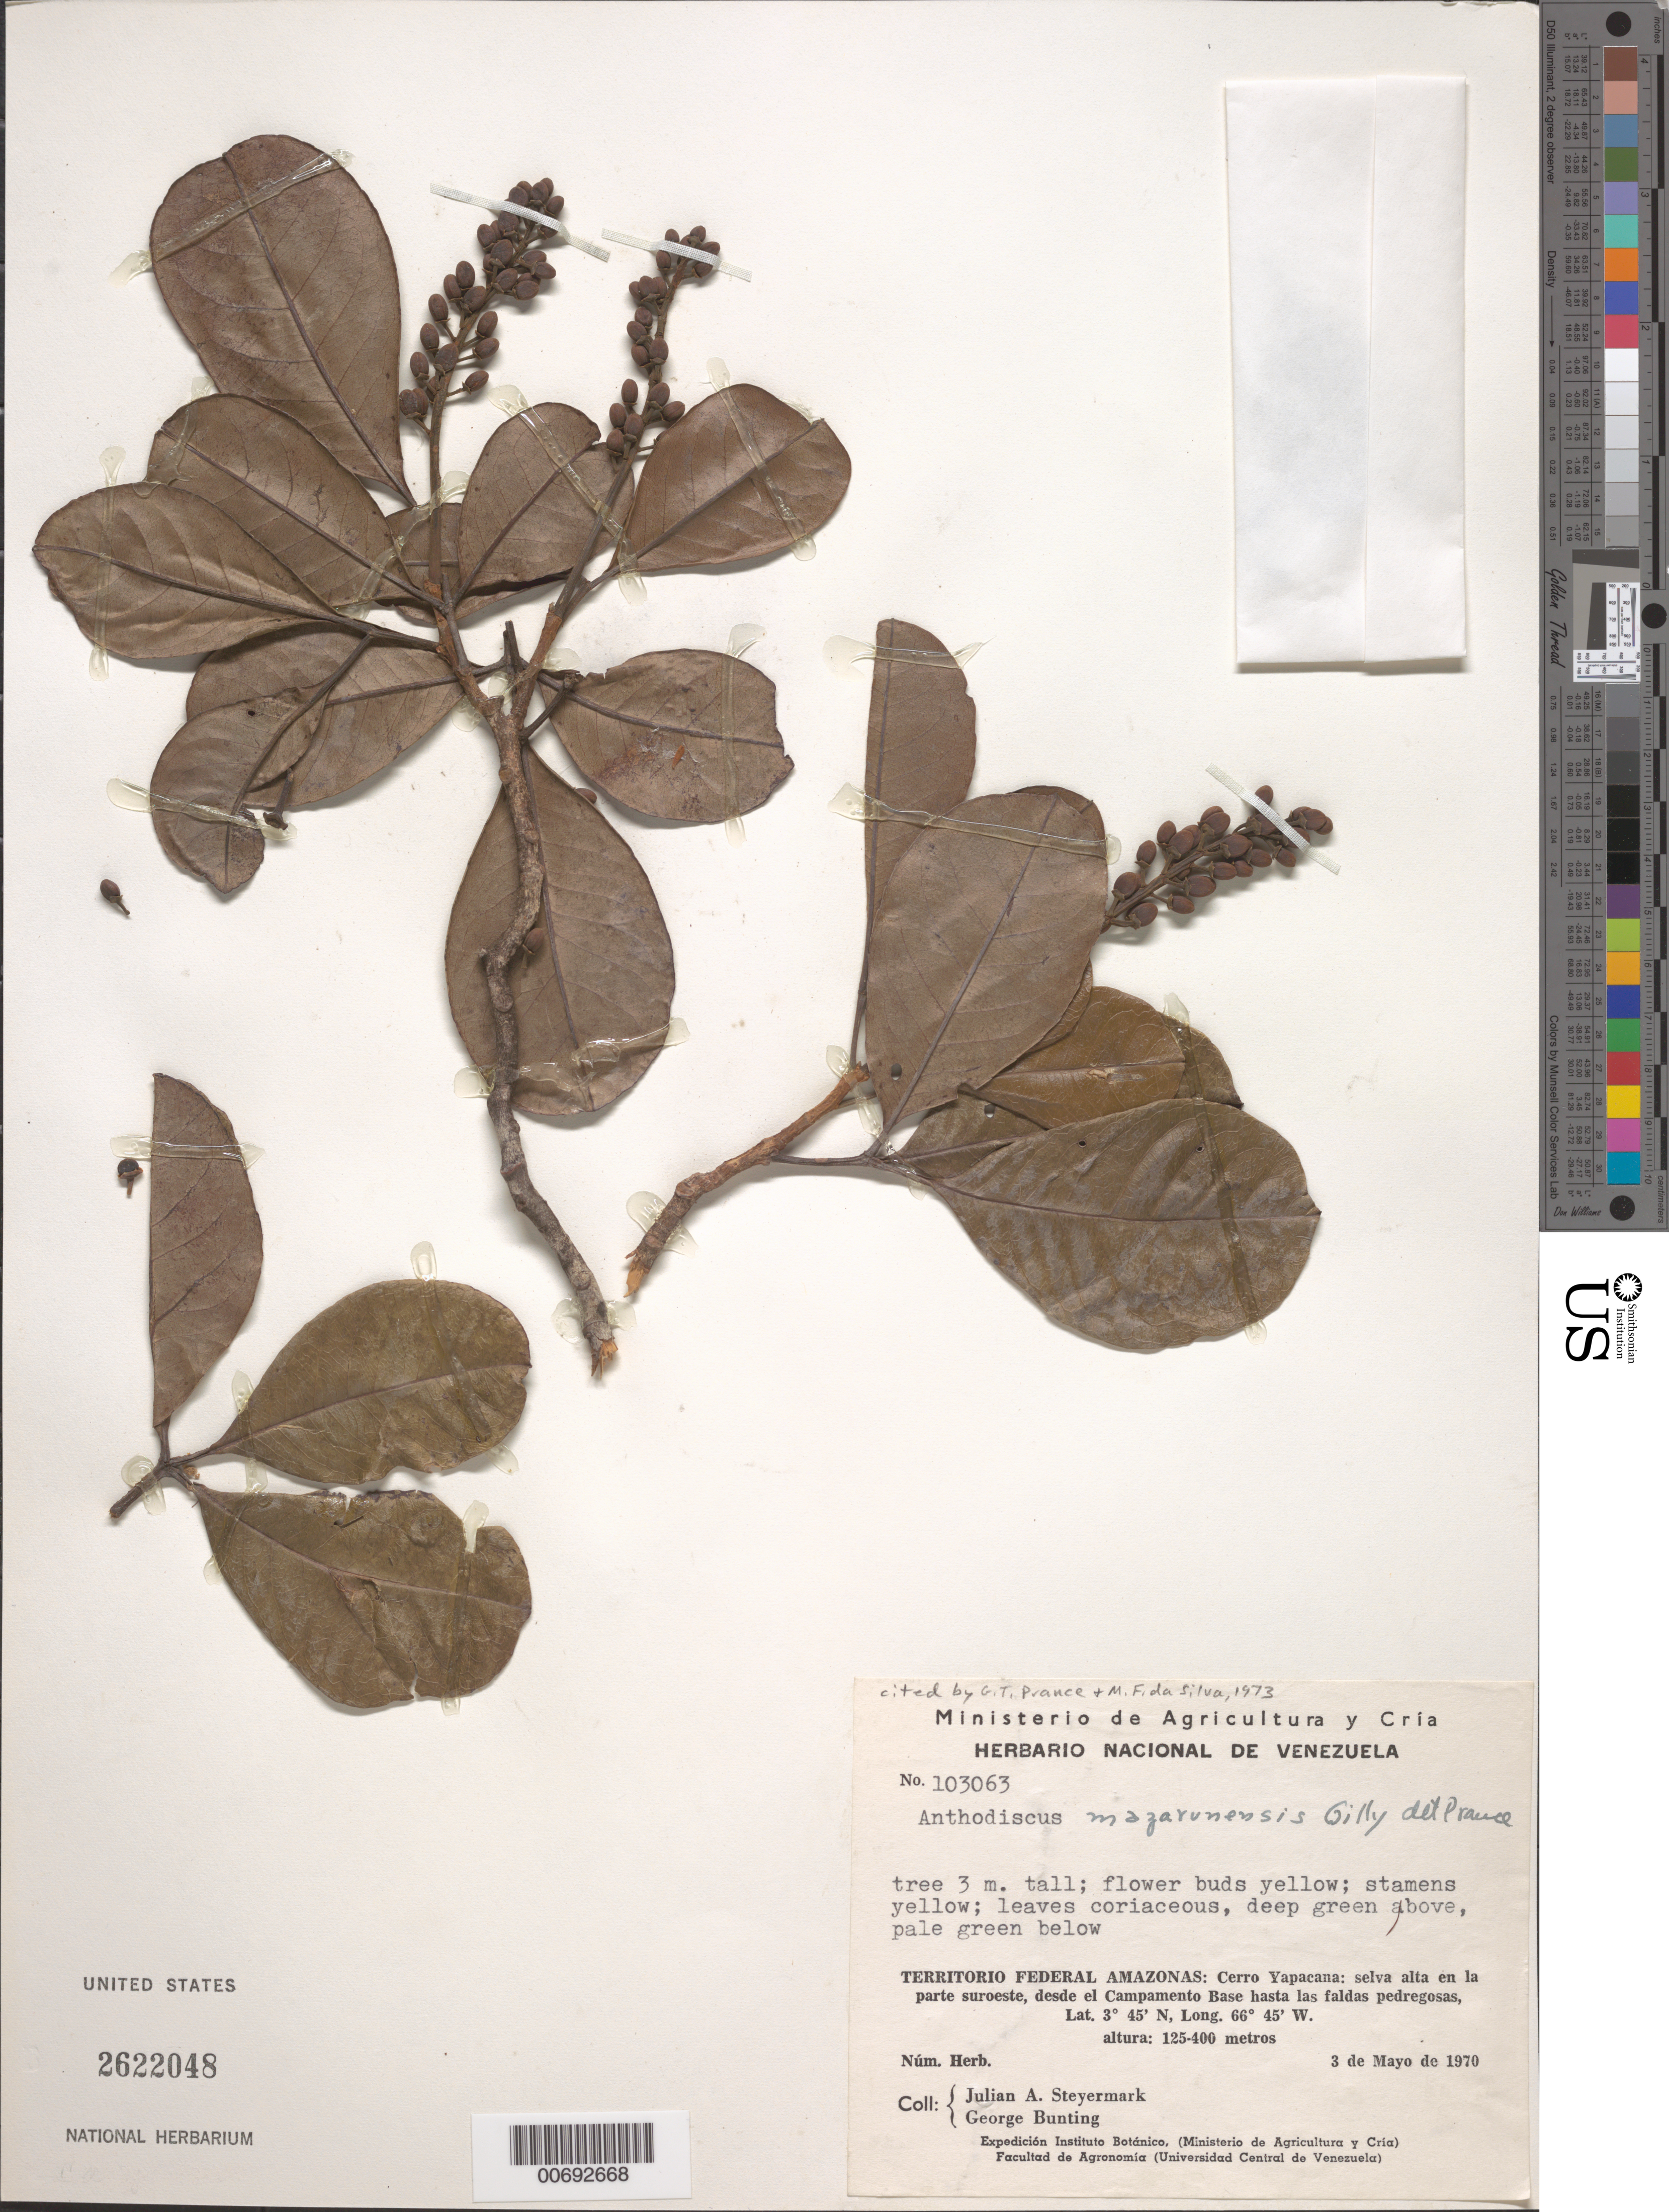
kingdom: Plantae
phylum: Tracheophyta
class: Magnoliopsida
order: Malpighiales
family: Caryocaraceae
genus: Anthodiscus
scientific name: Anthodiscus mazarunensis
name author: Gilly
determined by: Prance, G. T.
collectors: J. Steyermark & G. S. Bunting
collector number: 103063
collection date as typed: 3-May-70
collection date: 1970-05-03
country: Venezuela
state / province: Amazonas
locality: Cerro Yapacána, parte suroeste, desde el Campamento Base hasta las faldas pedregosas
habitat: High forest in the southwestern part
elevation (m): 125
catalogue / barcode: US 2622048